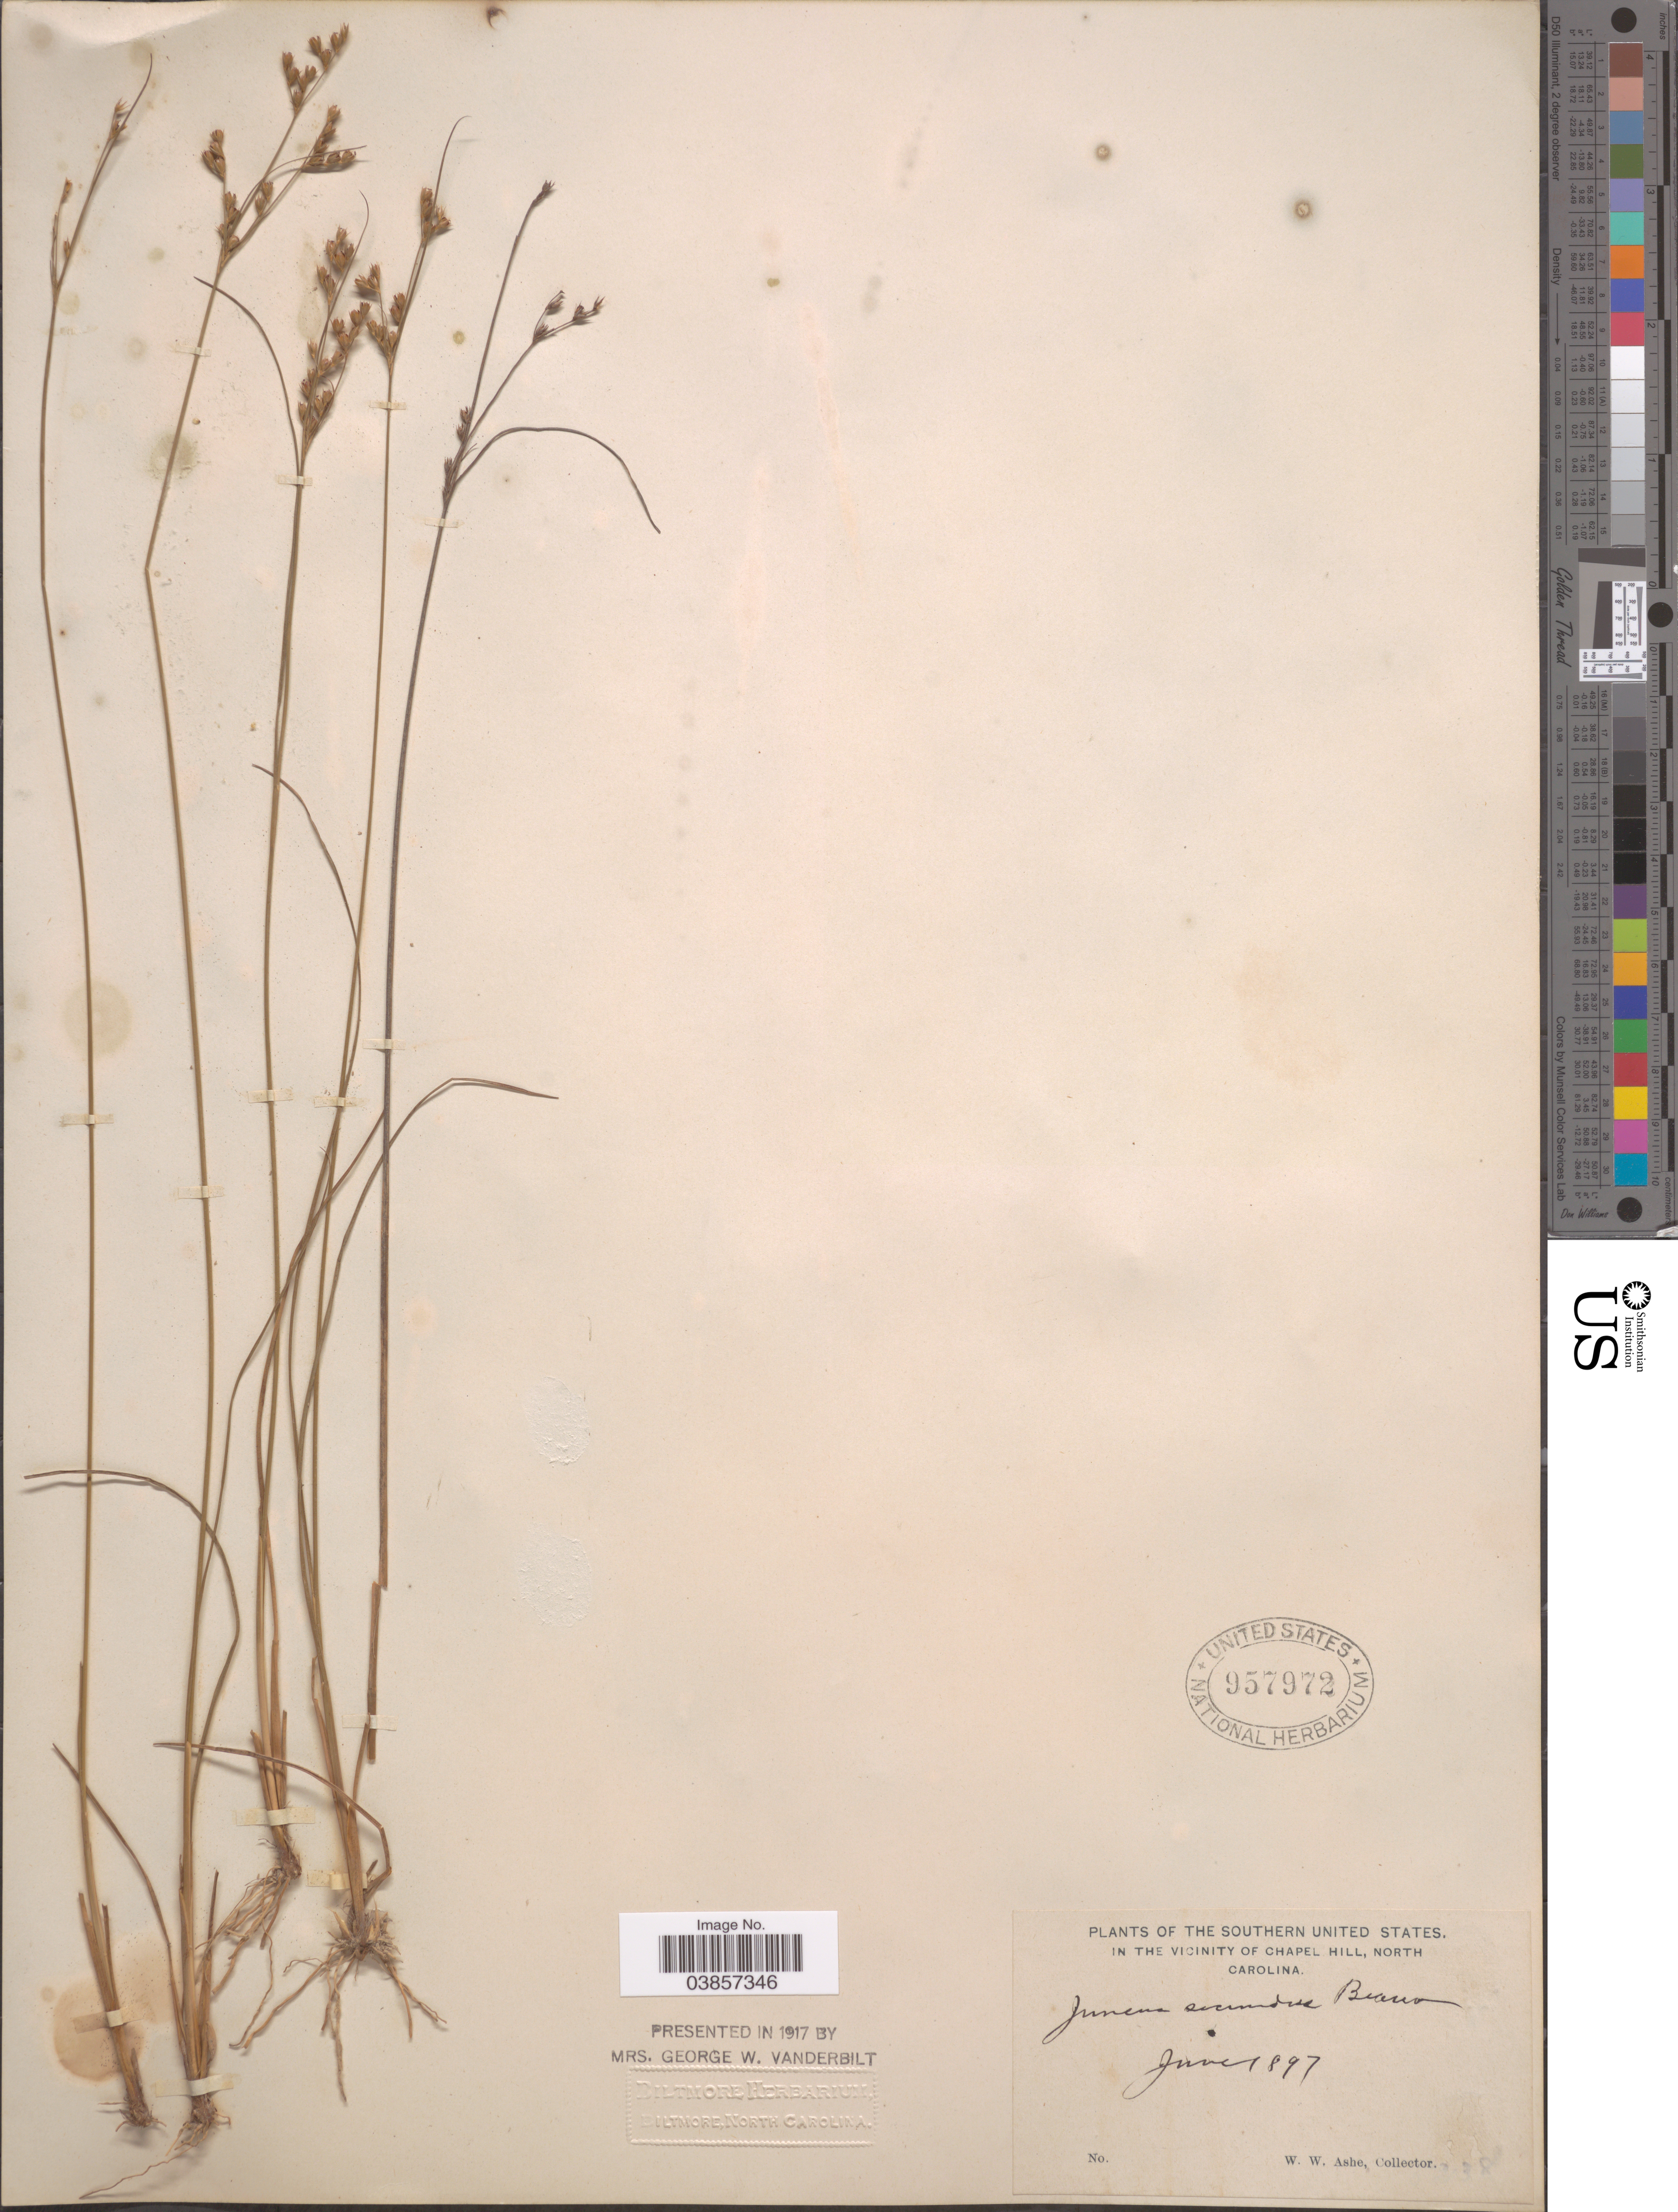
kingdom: Plantae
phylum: Tracheophyta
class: Liliopsida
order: Poales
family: Juncaceae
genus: Juncus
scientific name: Juncus secundus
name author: P. Beauv.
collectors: W. W. Ashe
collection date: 1897-06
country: United States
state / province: North Carolina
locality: The Southern United States. In the vicinity of Chapel Hill.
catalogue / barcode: US 957972